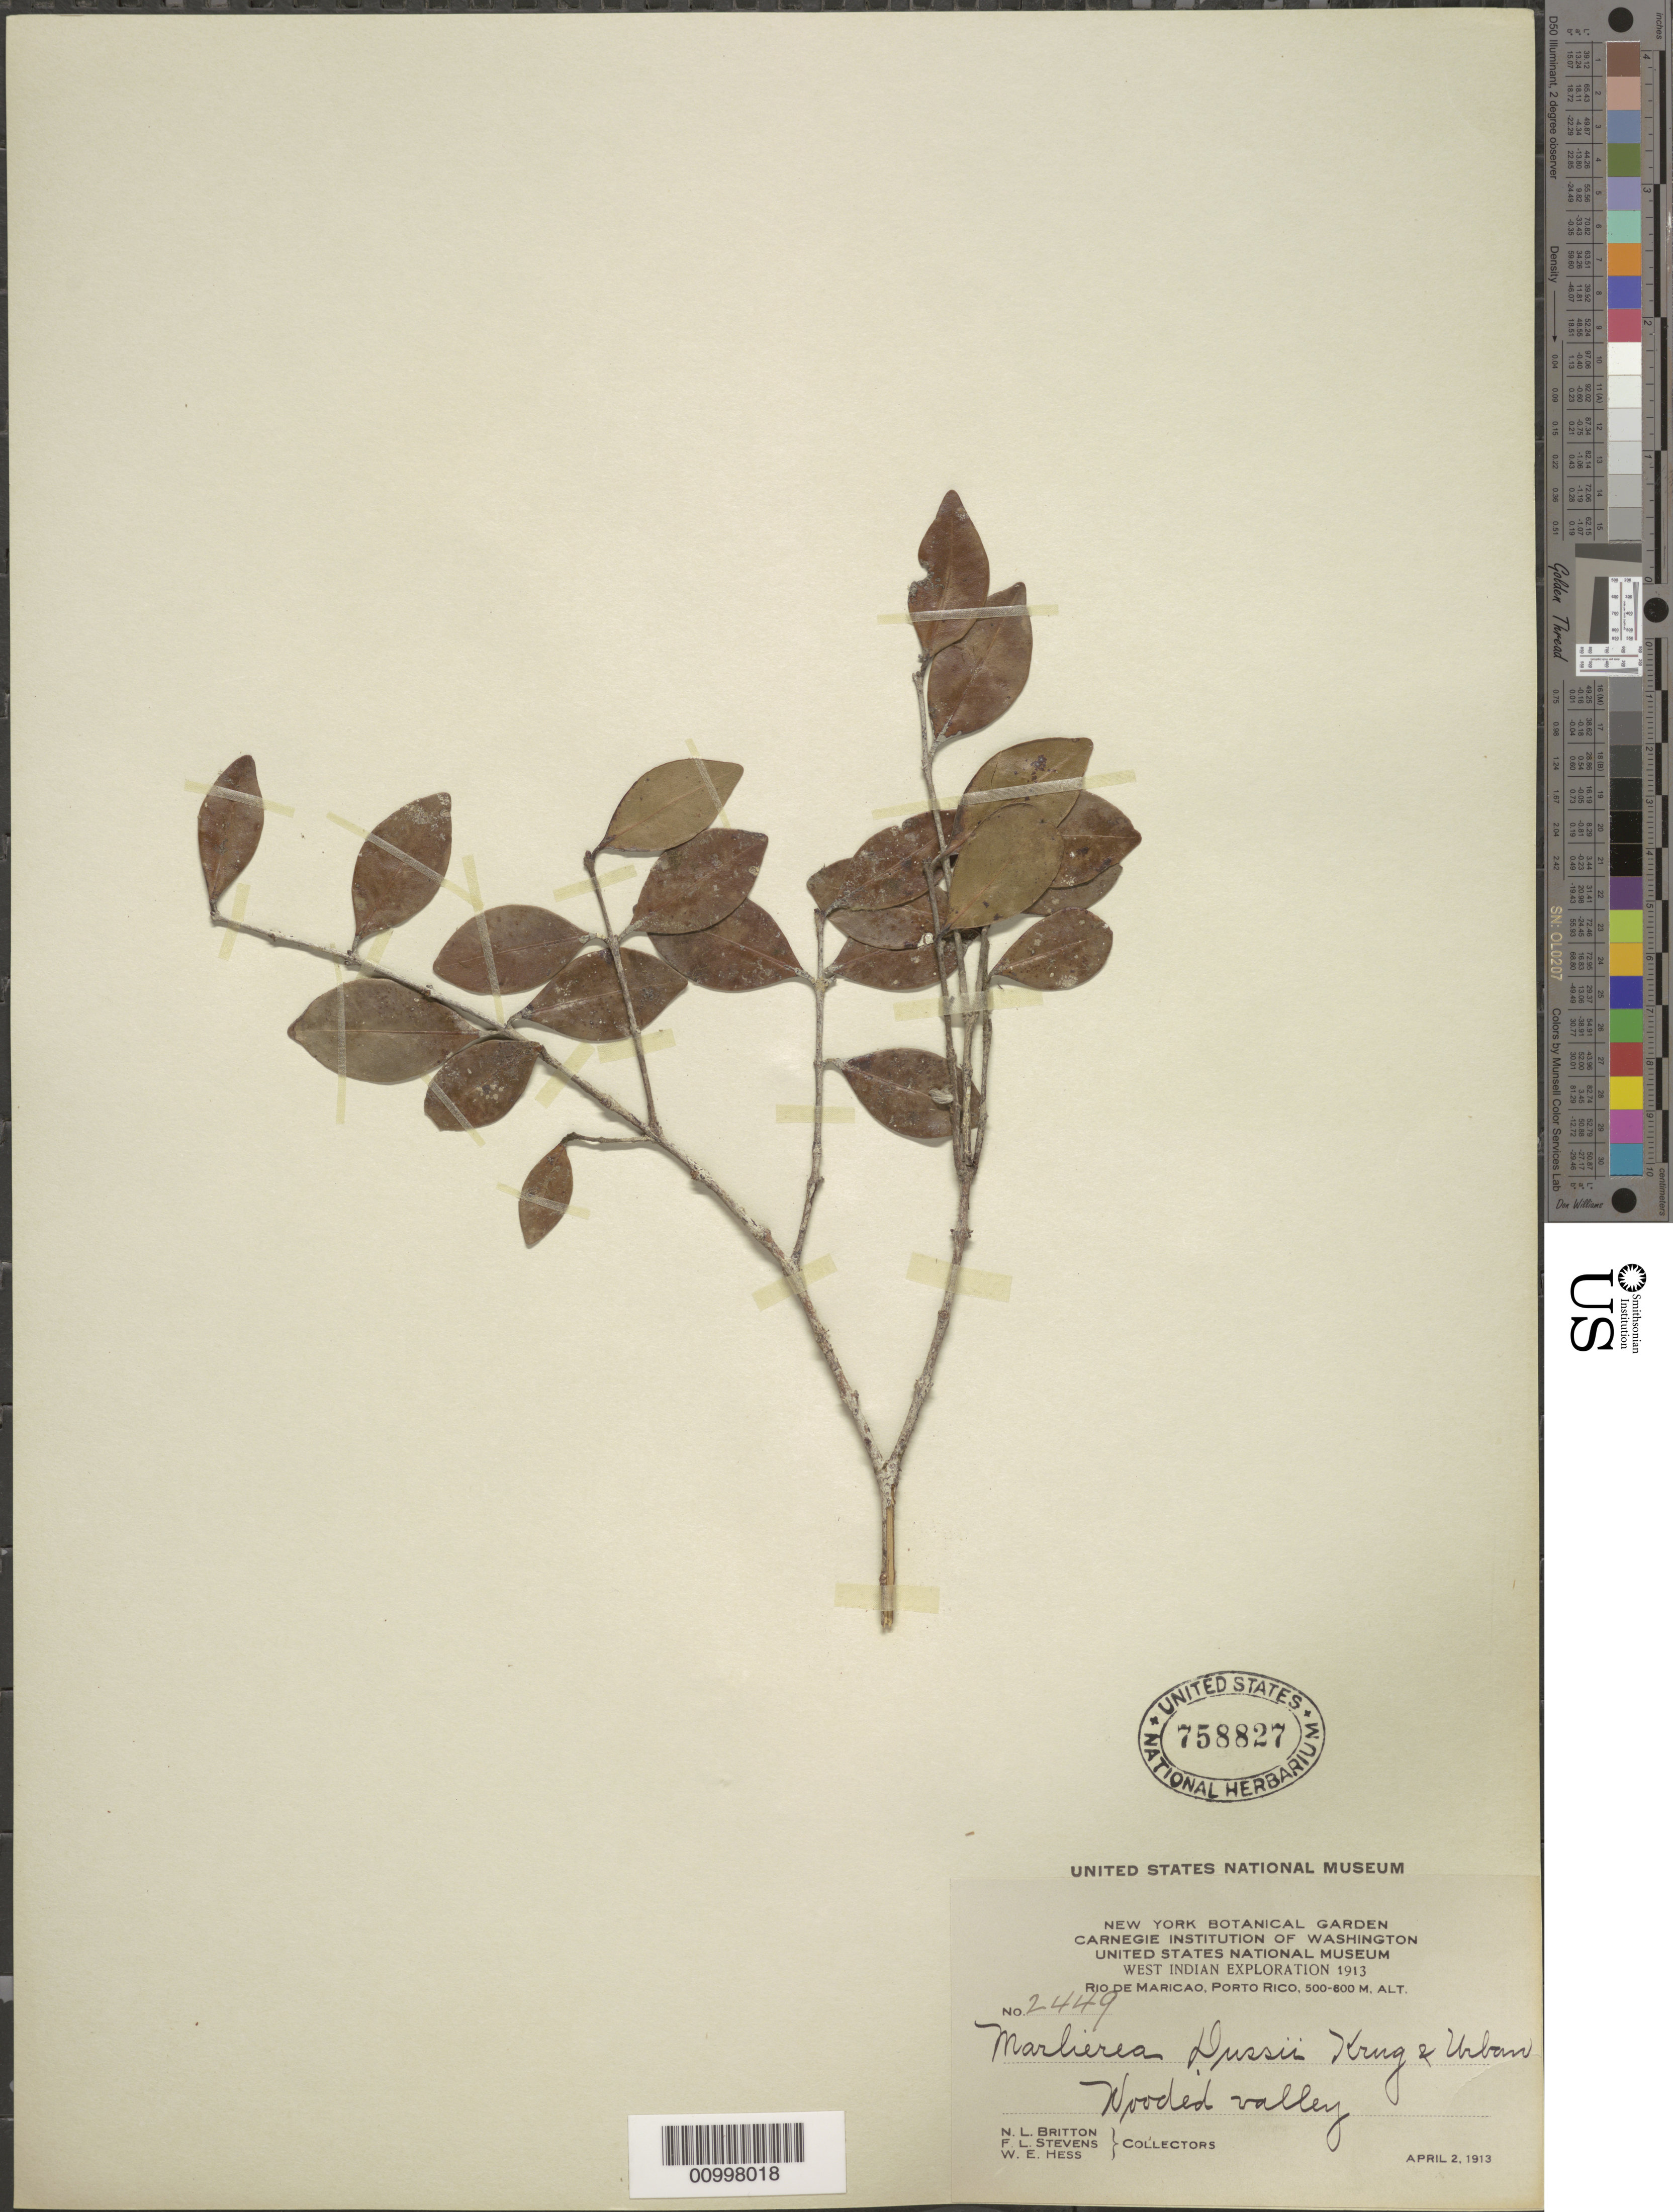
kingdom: Plantae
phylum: Tracheophyta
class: Magnoliopsida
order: Myrtales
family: Myrtaceae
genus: Siphoneugena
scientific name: Siphoneugena dussii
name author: (Krug & Urb.) Proença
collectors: N. Britton, F. L. Stevens & W. Hess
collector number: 2449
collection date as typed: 02 Apr 1913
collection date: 1913-04-02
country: Puerto Rico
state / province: Maricao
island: Puerto Rico I.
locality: Rio de Maricao,valley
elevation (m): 500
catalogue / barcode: US 758827